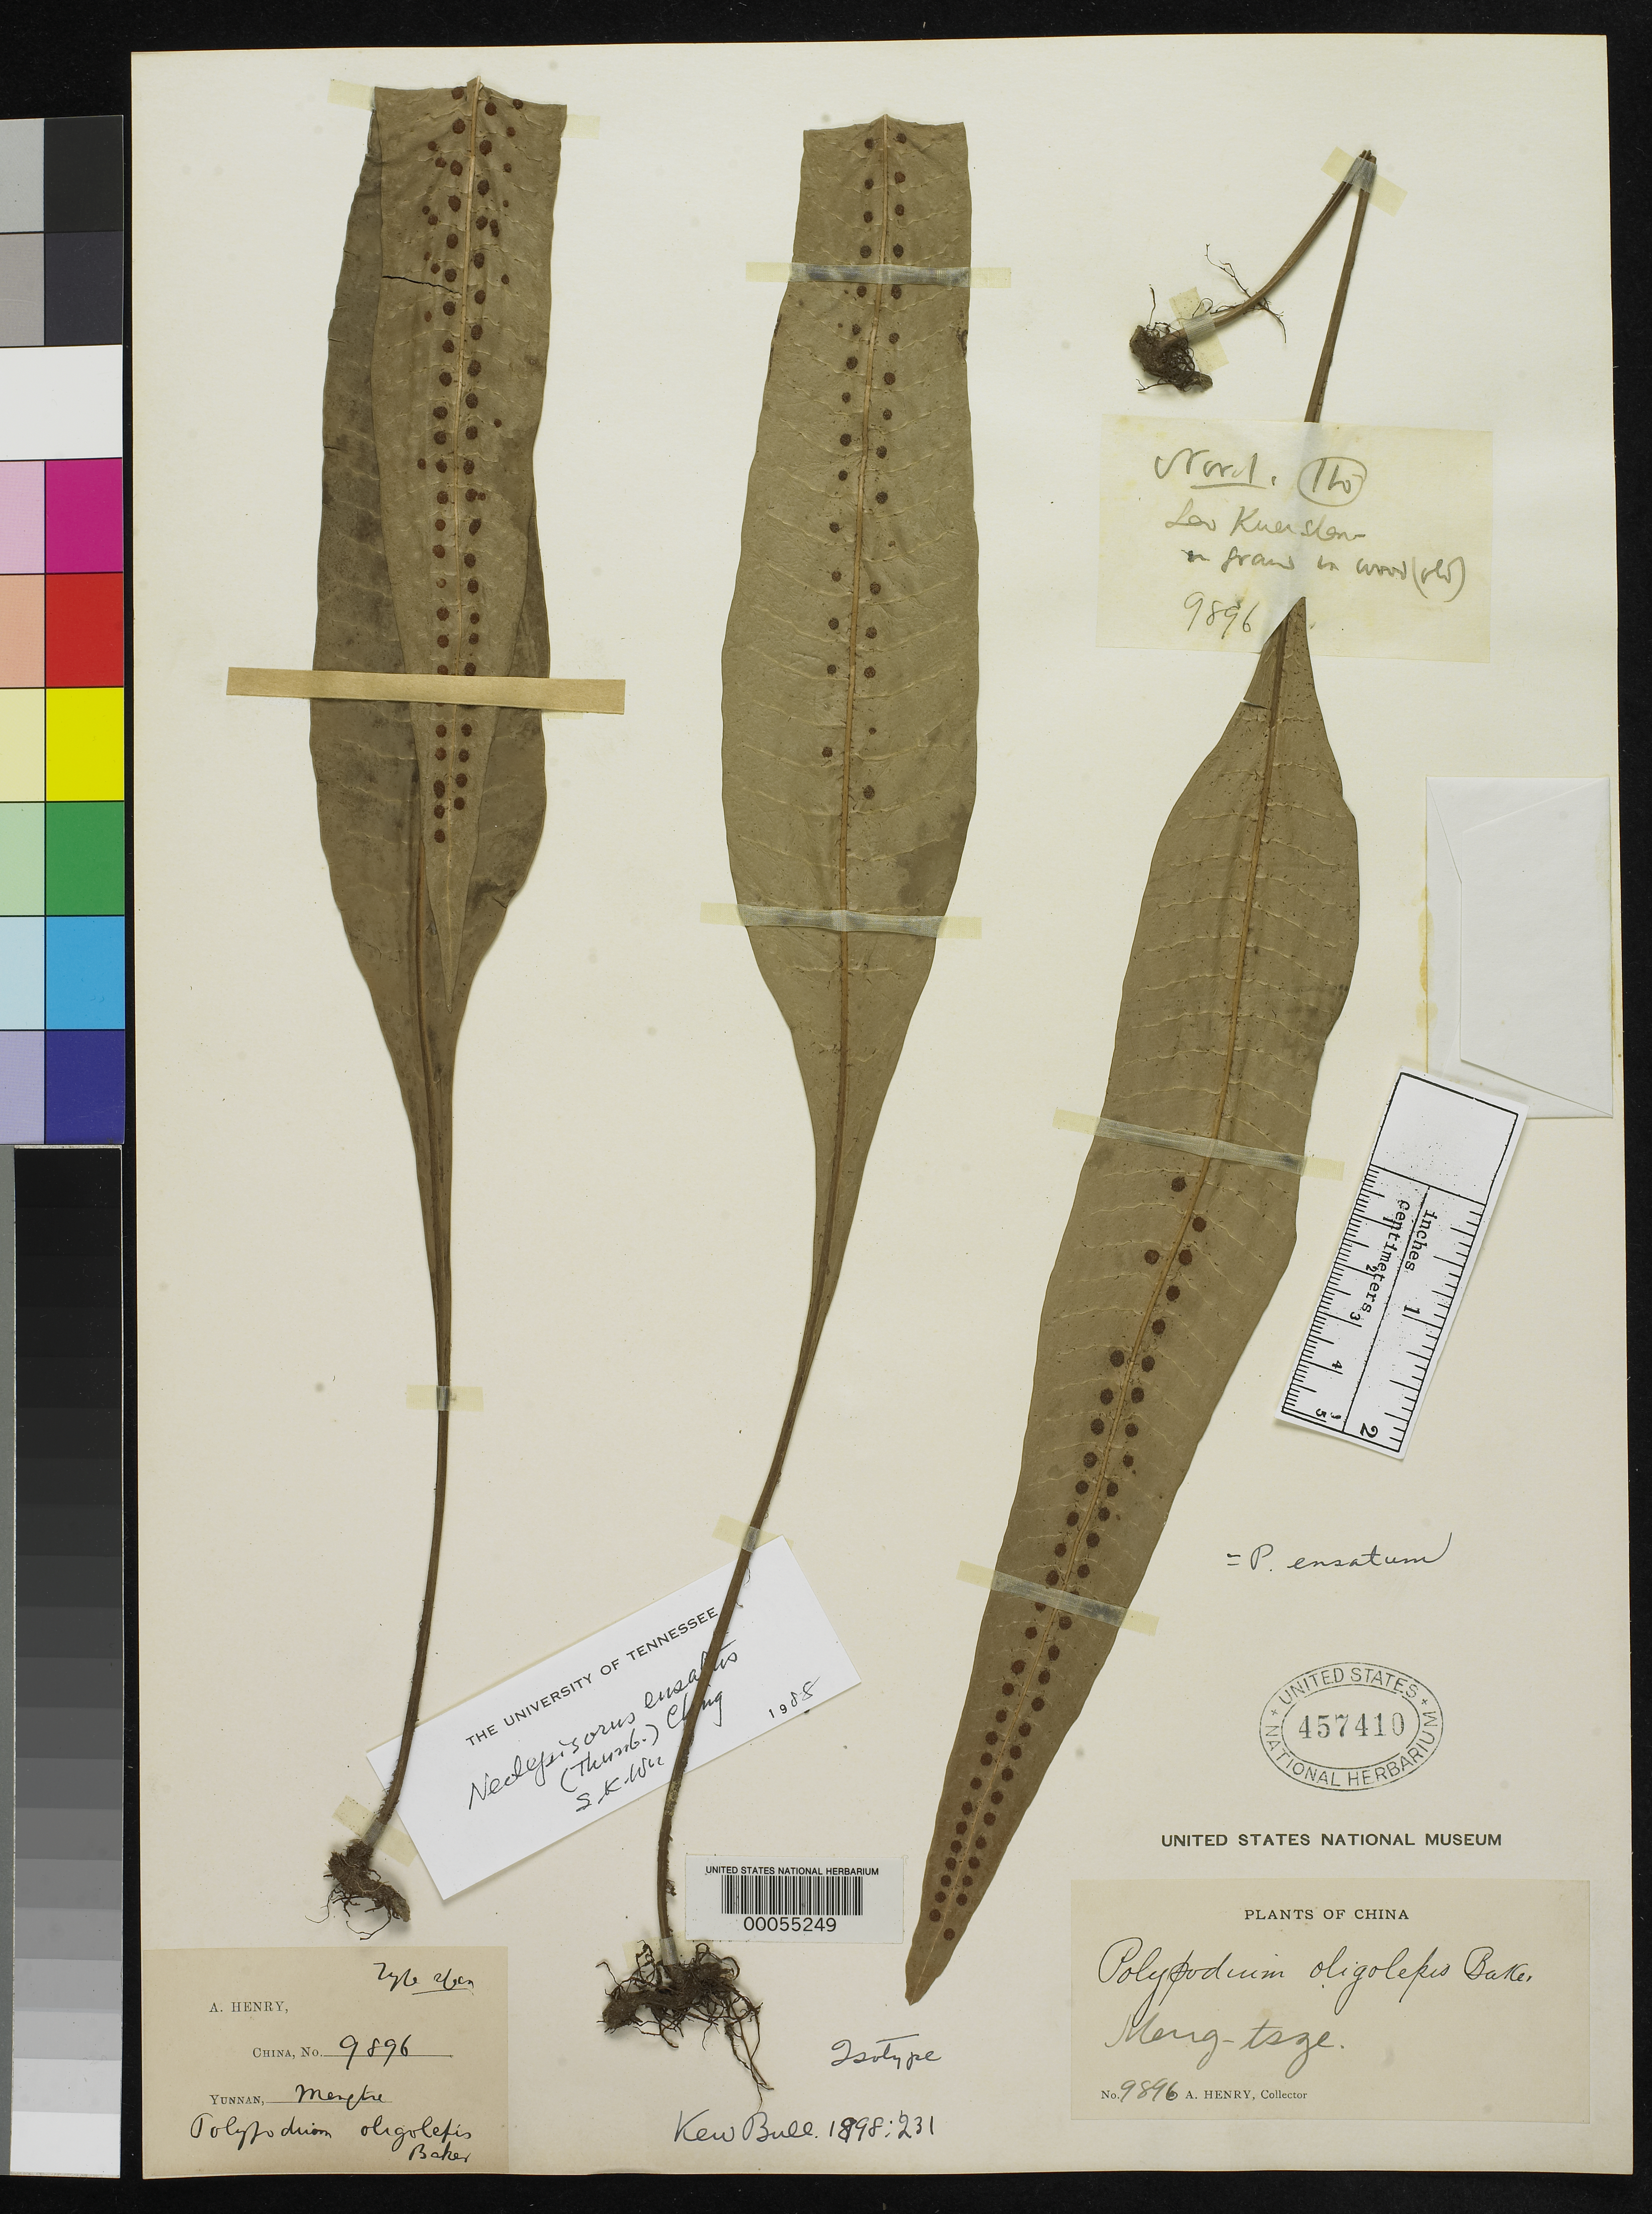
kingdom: Plantae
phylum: Tracheophyta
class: Polypodiopsida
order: Polypodiales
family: Polypodiaceae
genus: Polypodium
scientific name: Polypodium oligolepis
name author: Baker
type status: Type Collection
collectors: A. Henry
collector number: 9896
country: China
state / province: Yunnan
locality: Yunnan, Mengtze.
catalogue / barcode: US 457410